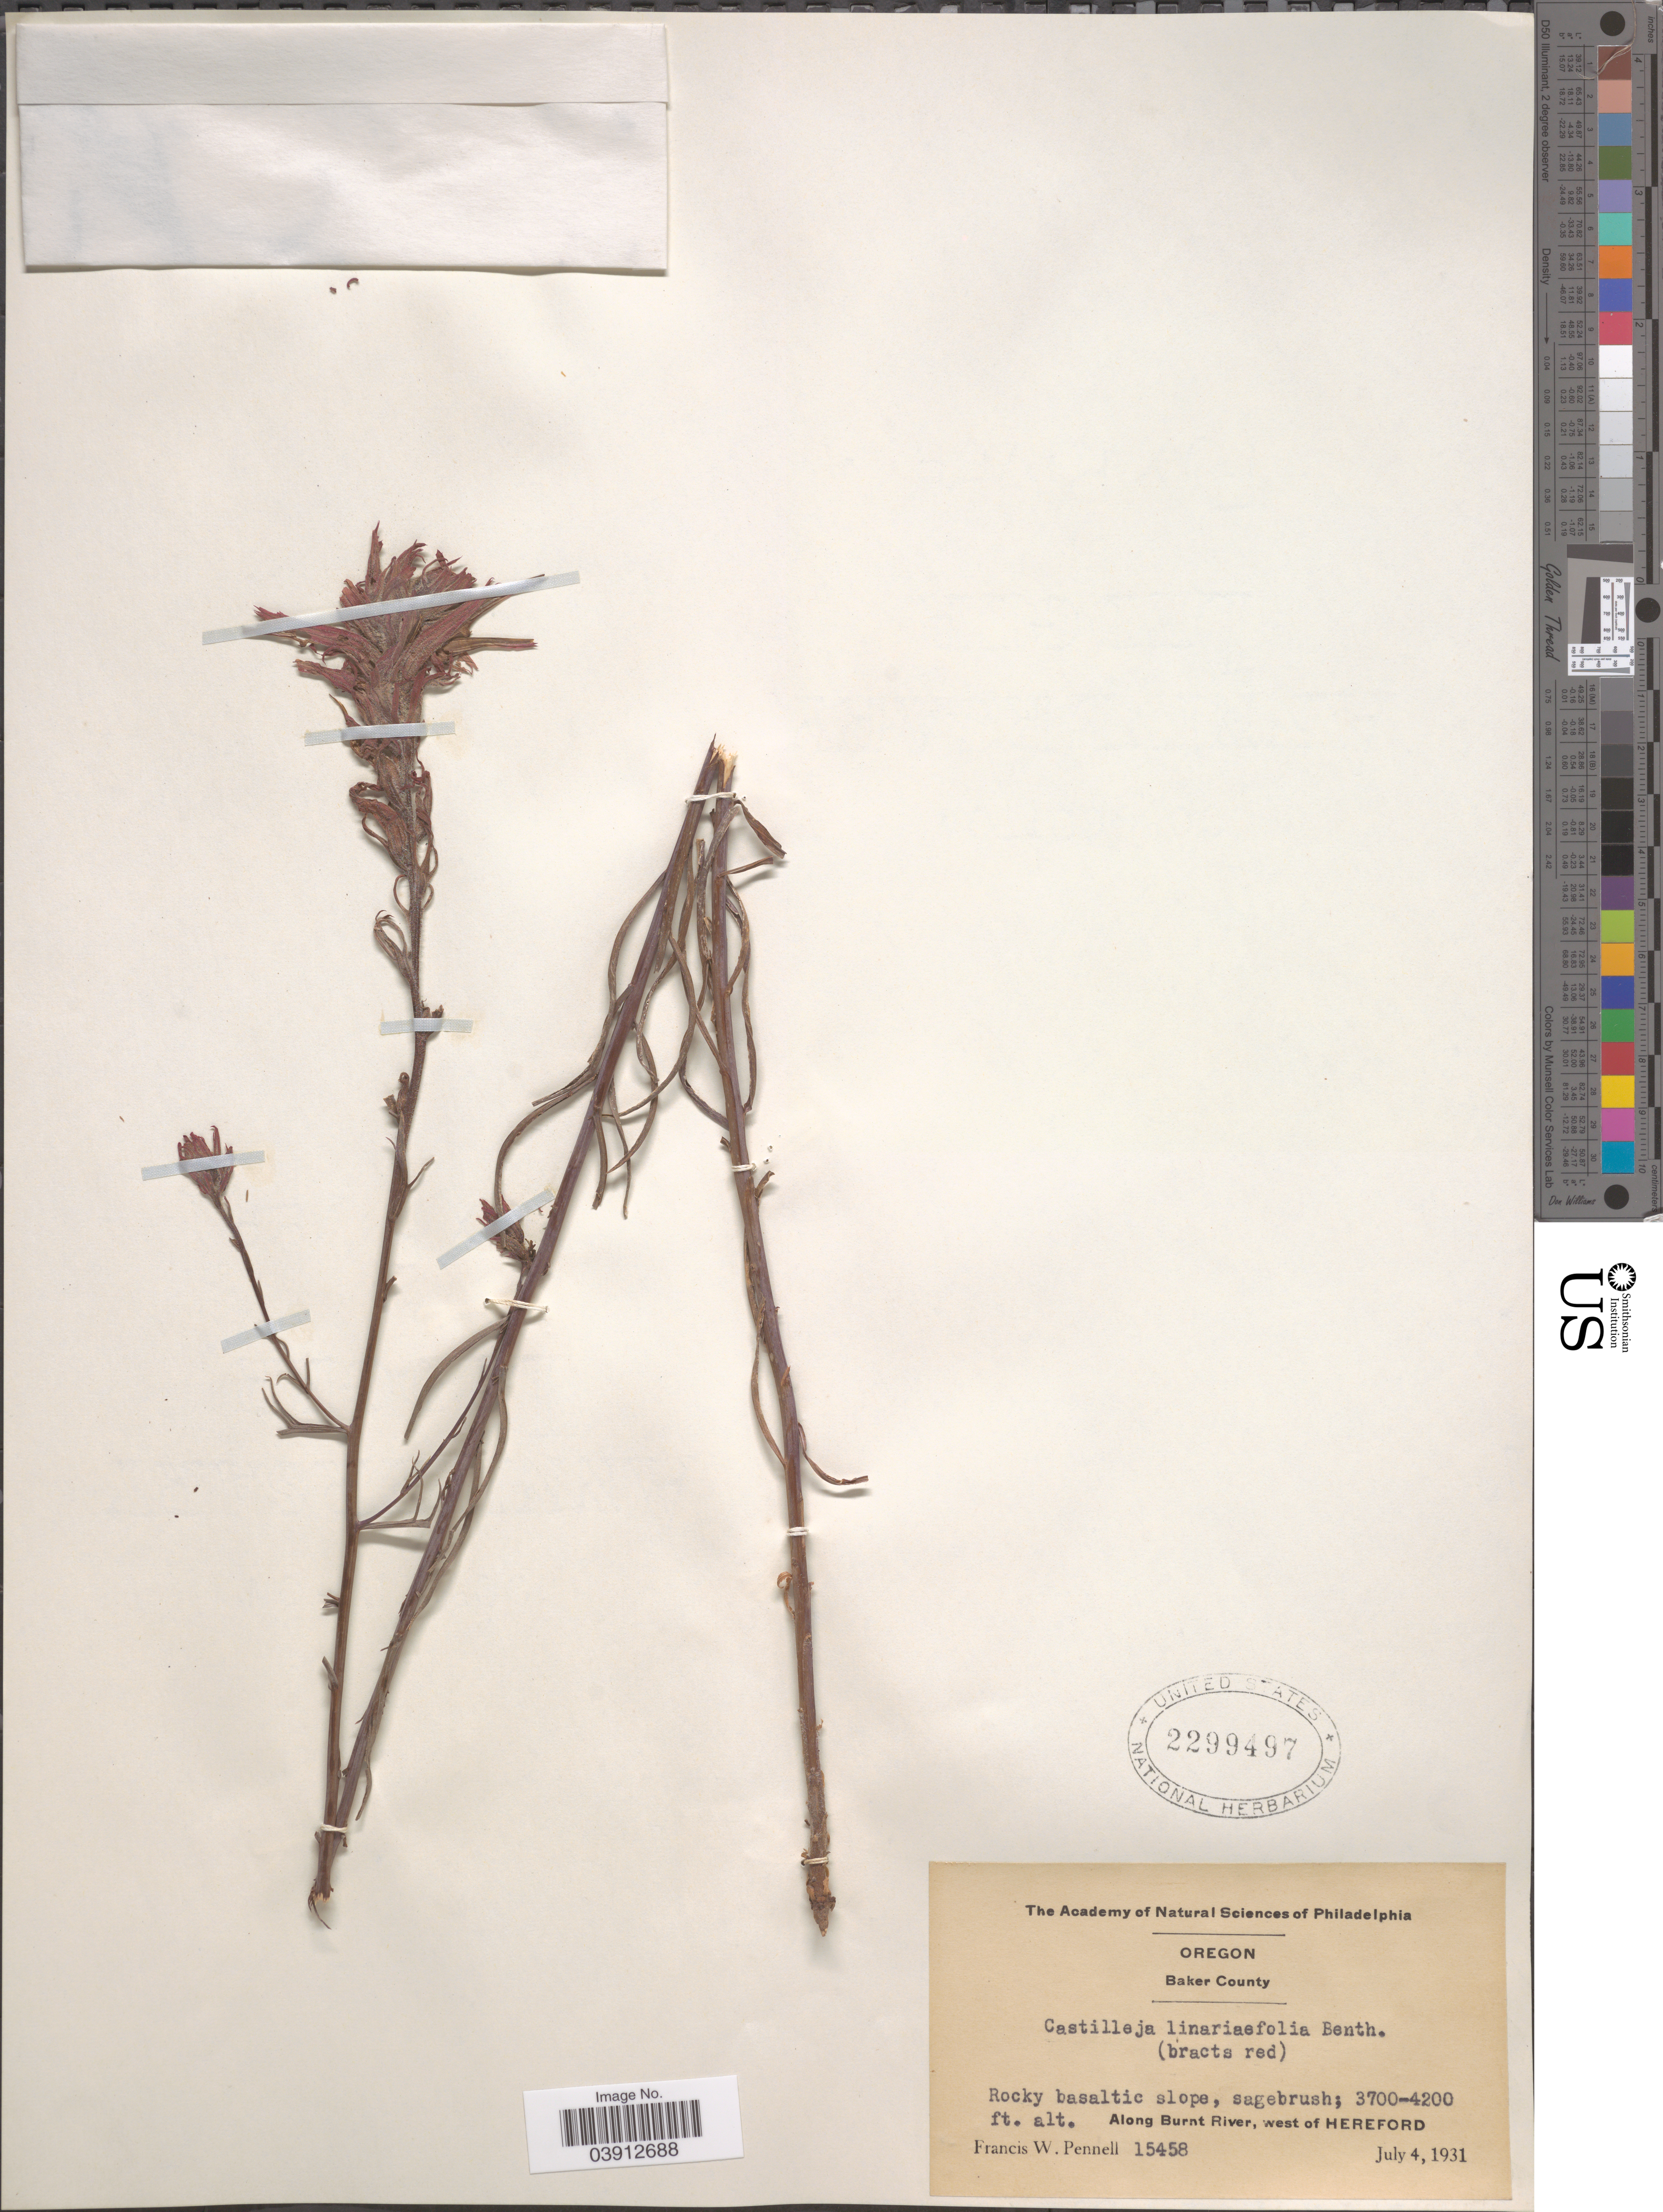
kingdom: Plantae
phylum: Tracheophyta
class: Magnoliopsida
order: Lamiales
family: Orobanchaceae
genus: Castilleja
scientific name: Castilleja linariifolia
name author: Benth.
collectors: F. W. Pennell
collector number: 15458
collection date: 1931-07-04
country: United States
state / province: Oregon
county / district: Baker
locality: Along Burnt River, west of Hereford.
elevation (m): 1128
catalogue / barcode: US 2299497